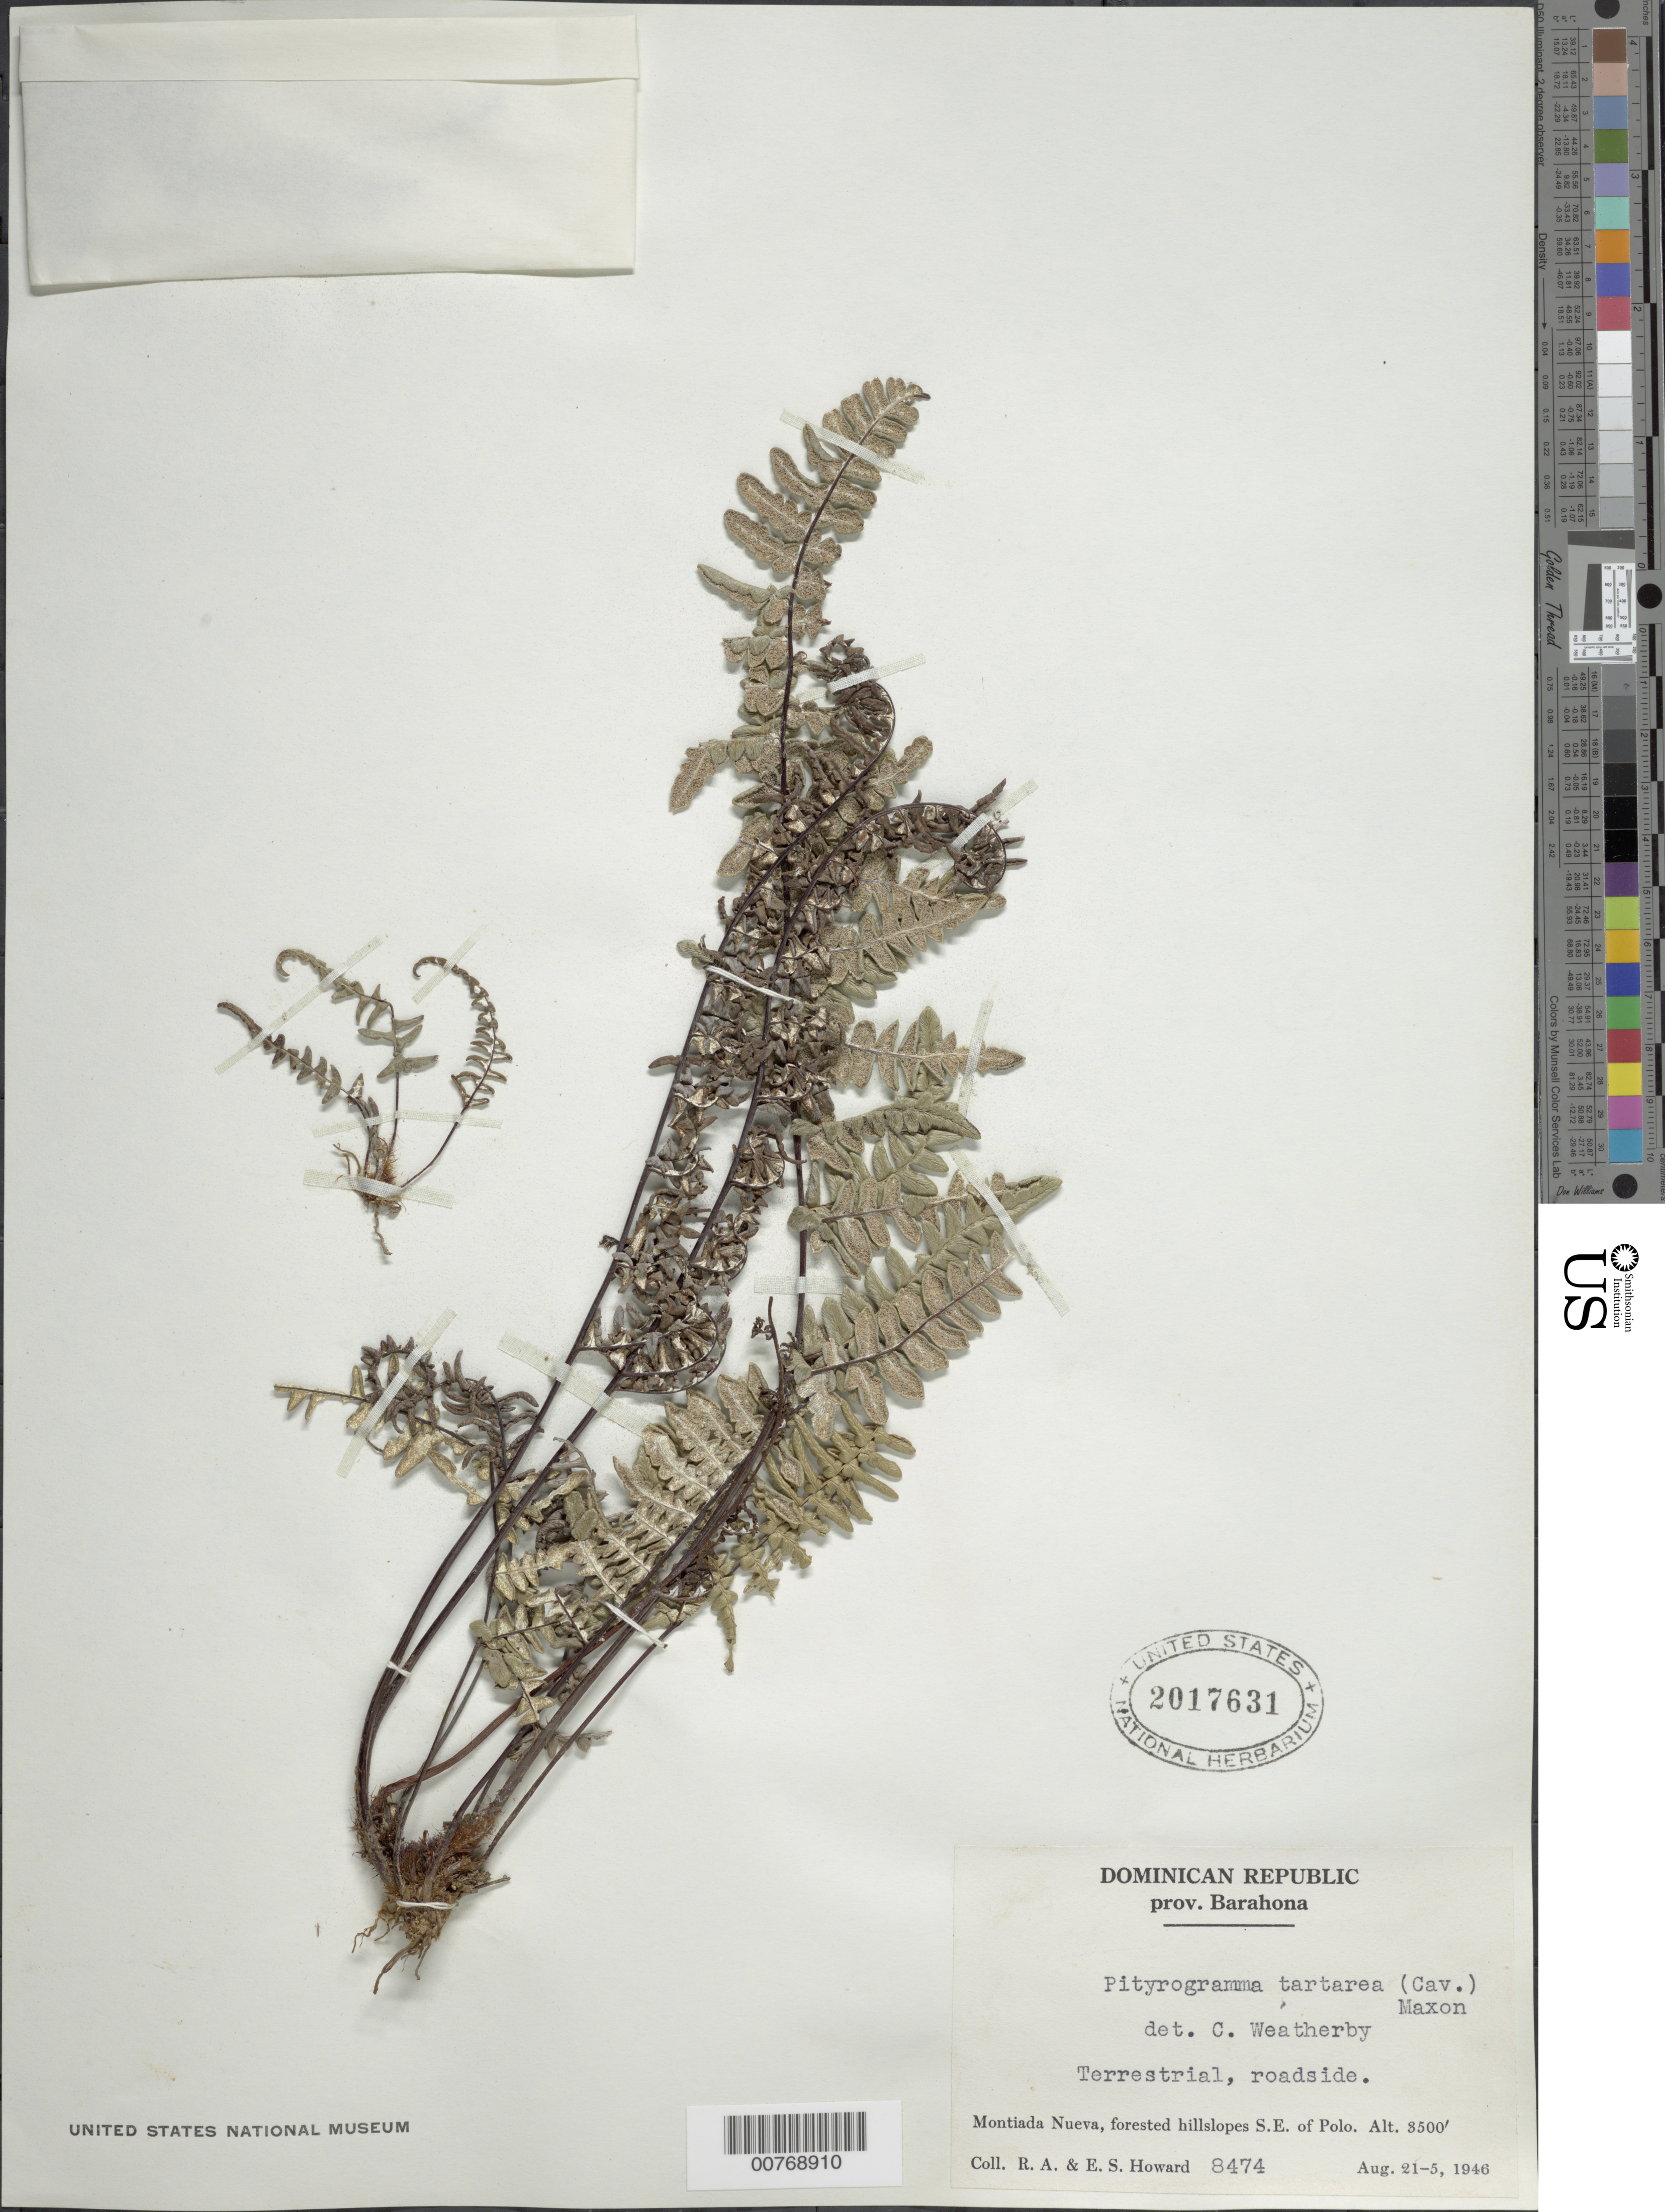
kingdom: Plantae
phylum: Tracheophyta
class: Polypodiopsida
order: Polypodiales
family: Pteridaceae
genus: Pityrogramma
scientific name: Pityrogramma ebenea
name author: (L.) Proctor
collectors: R. A. Howard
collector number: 8474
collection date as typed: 21 Aug 1946 25 Aug 1946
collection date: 1946-08-21/1946-08-25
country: Dominican Republic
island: Hispaniola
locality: Provincia Barahona, Montiada Nueva, forested hillslopes SE of Polo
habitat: Roadside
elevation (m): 1067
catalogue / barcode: US 2017631